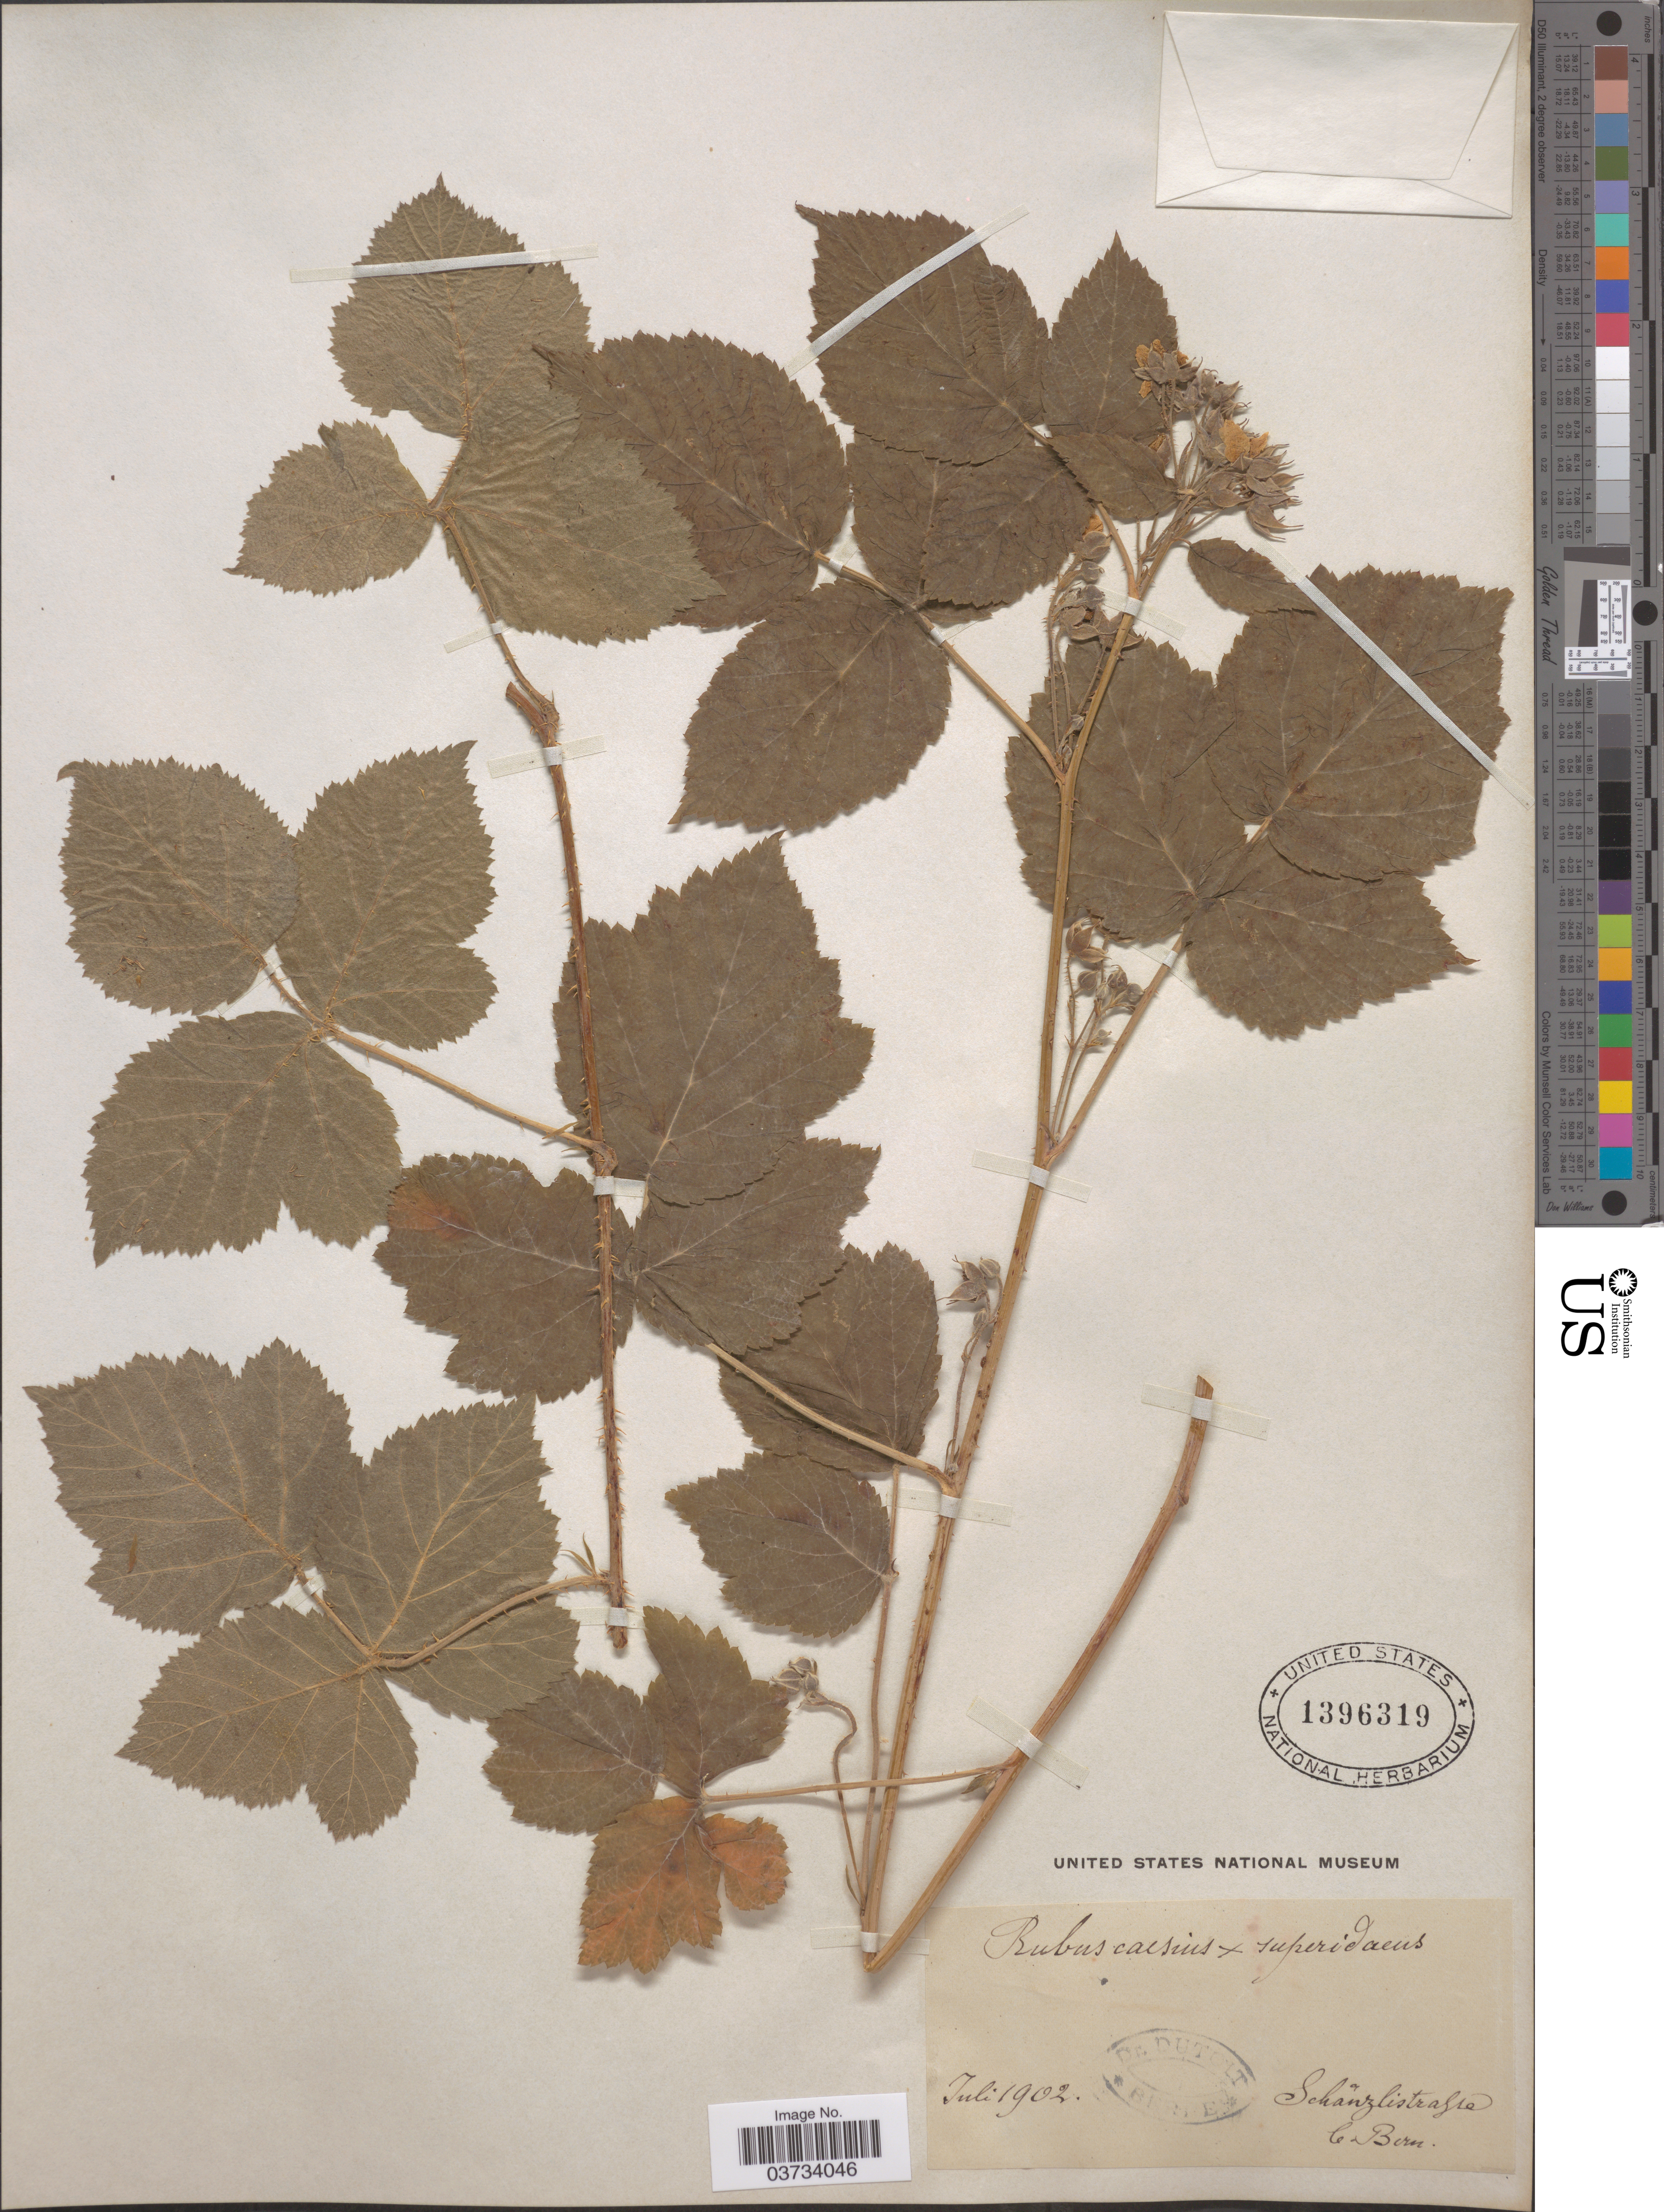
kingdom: Plantae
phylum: Tracheophyta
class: Magnoliopsida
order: Rosales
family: Rosaceae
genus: Rubus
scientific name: Rubus caesius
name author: L.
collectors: Dutoit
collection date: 1902-07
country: Switzerland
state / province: Bern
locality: Schänzlistrasse. C. Bern.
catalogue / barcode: US 1396319